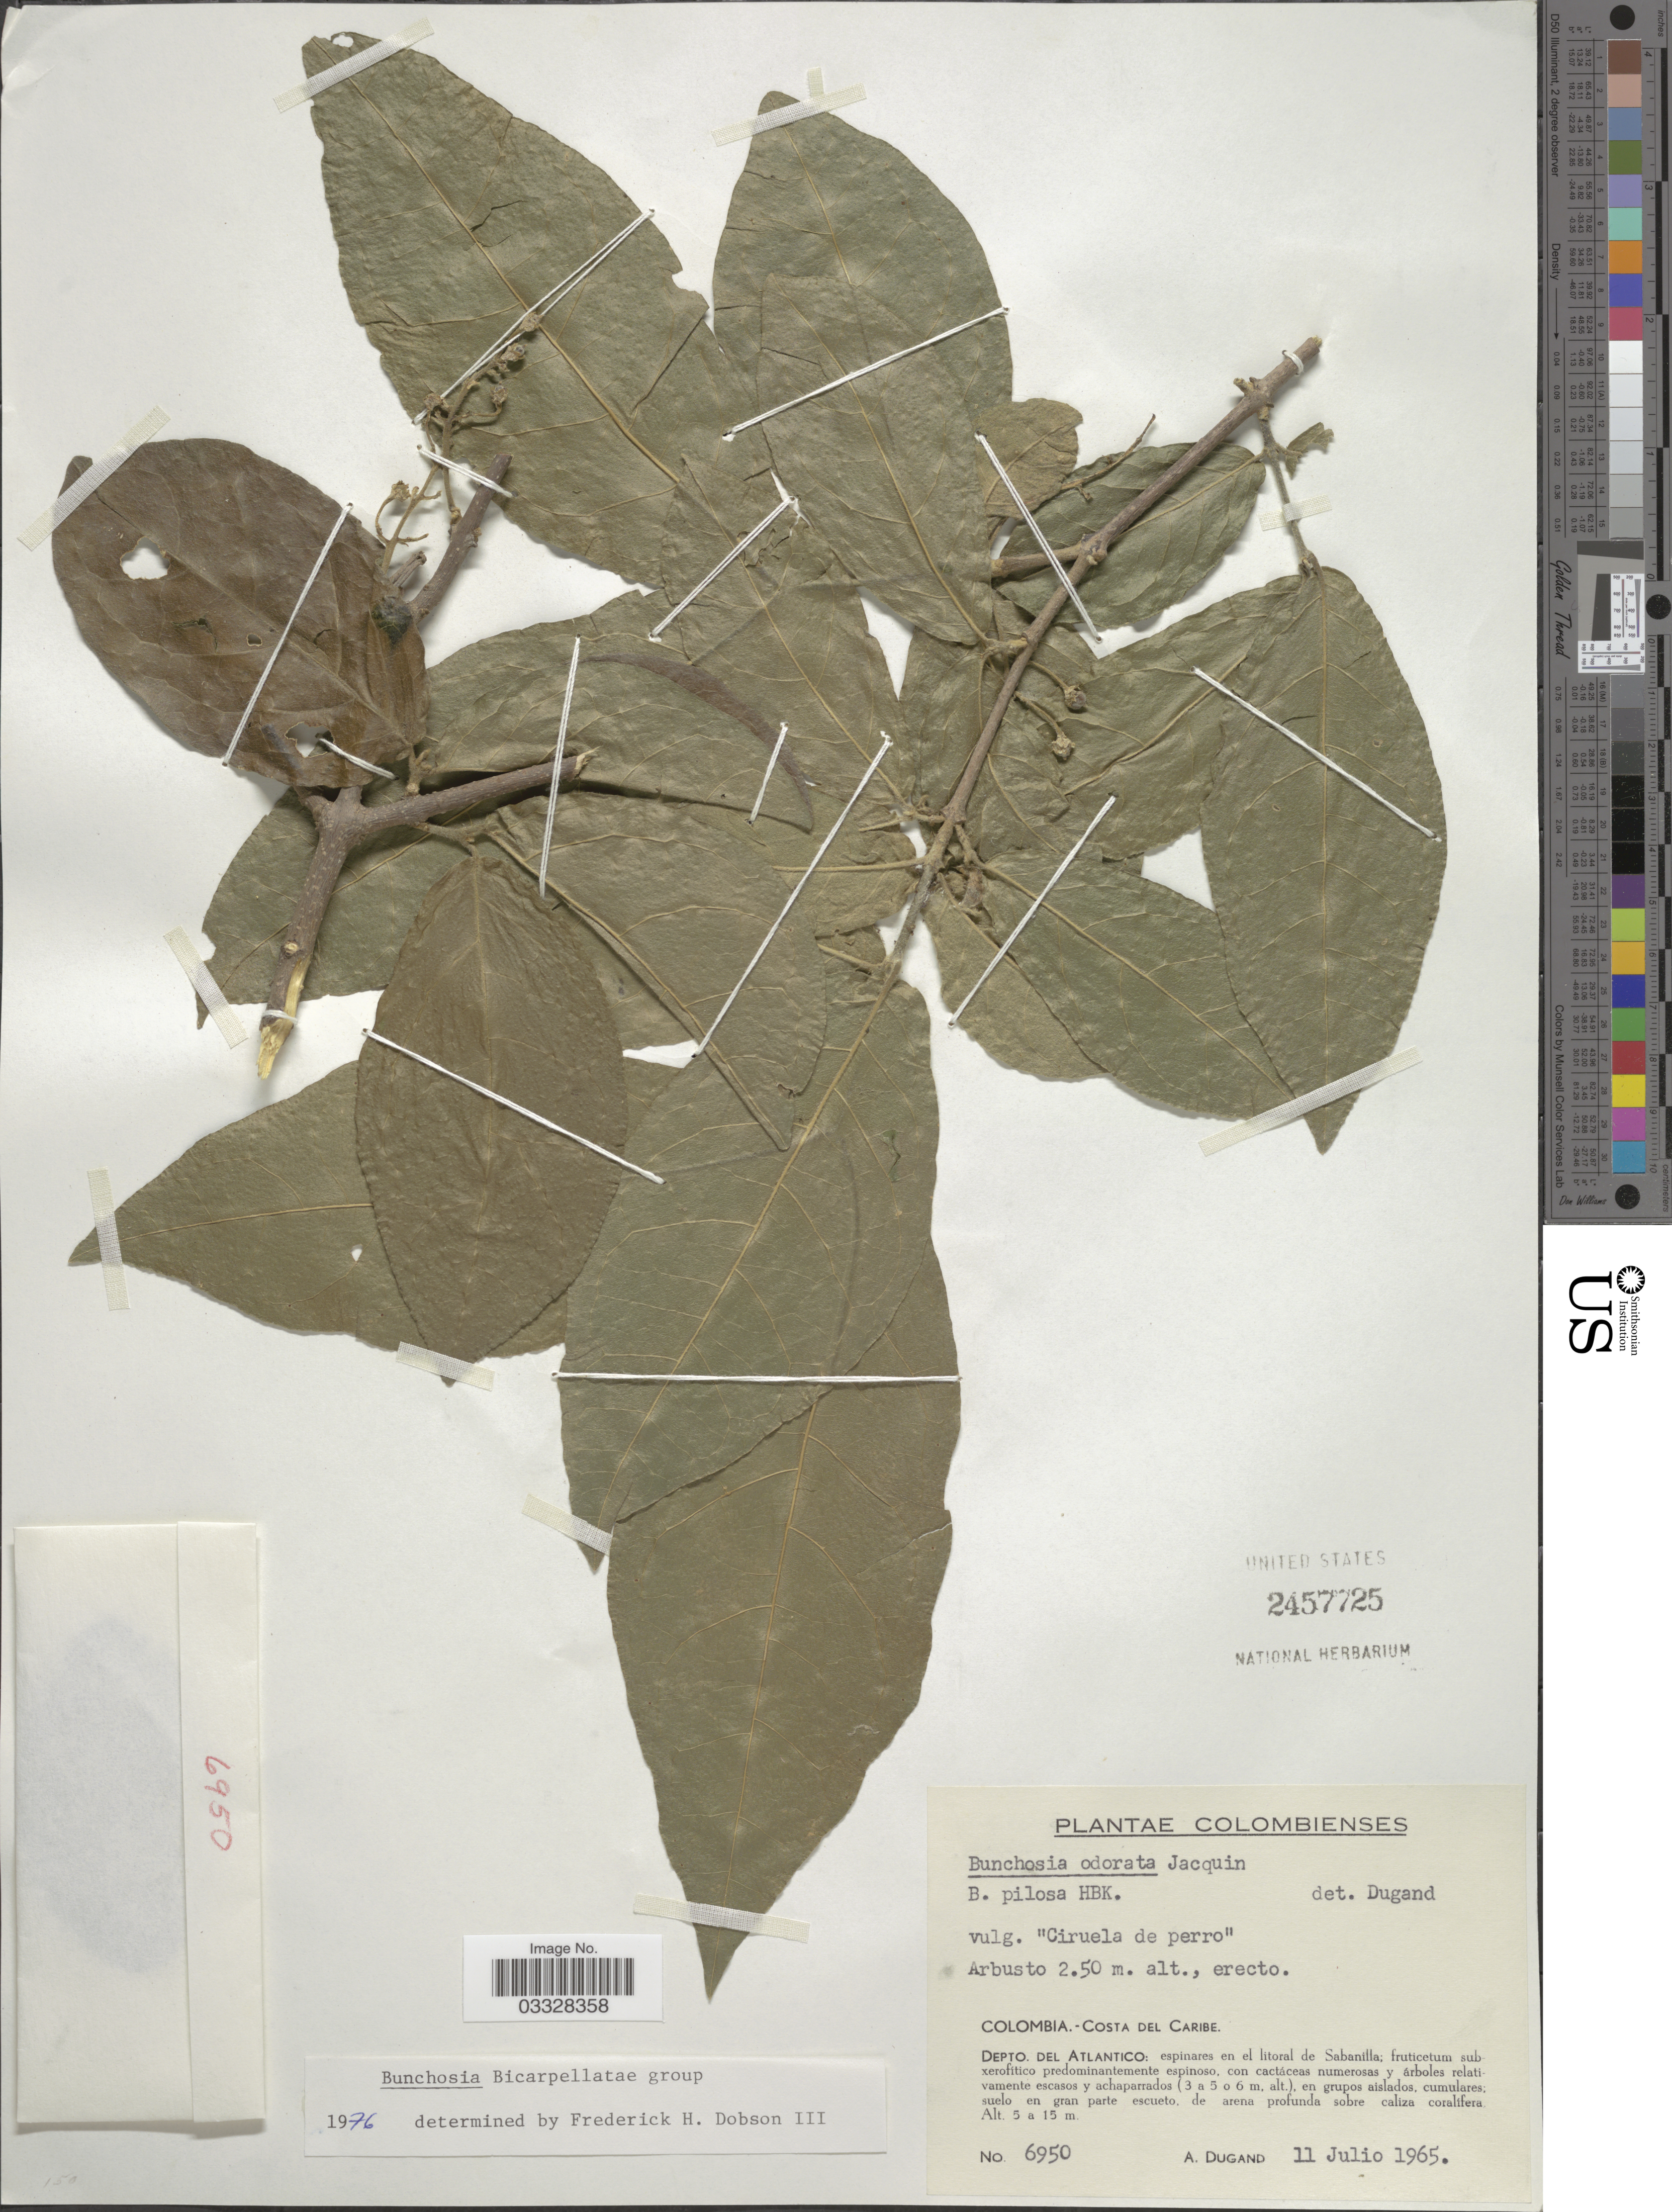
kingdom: Plantae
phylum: Tracheophyta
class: Magnoliopsida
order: Malpighiales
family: Malpighiaceae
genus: Bunchosia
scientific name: Bunchosia odorata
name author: (Jacq.) DC.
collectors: A. Dugand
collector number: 6950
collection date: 1965-07-11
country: Colombia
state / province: Atlántico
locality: Costa del Caribe. Depto. del Atlantico: epsinares en el litoral de Sabanilla.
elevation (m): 5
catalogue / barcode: US 2457725